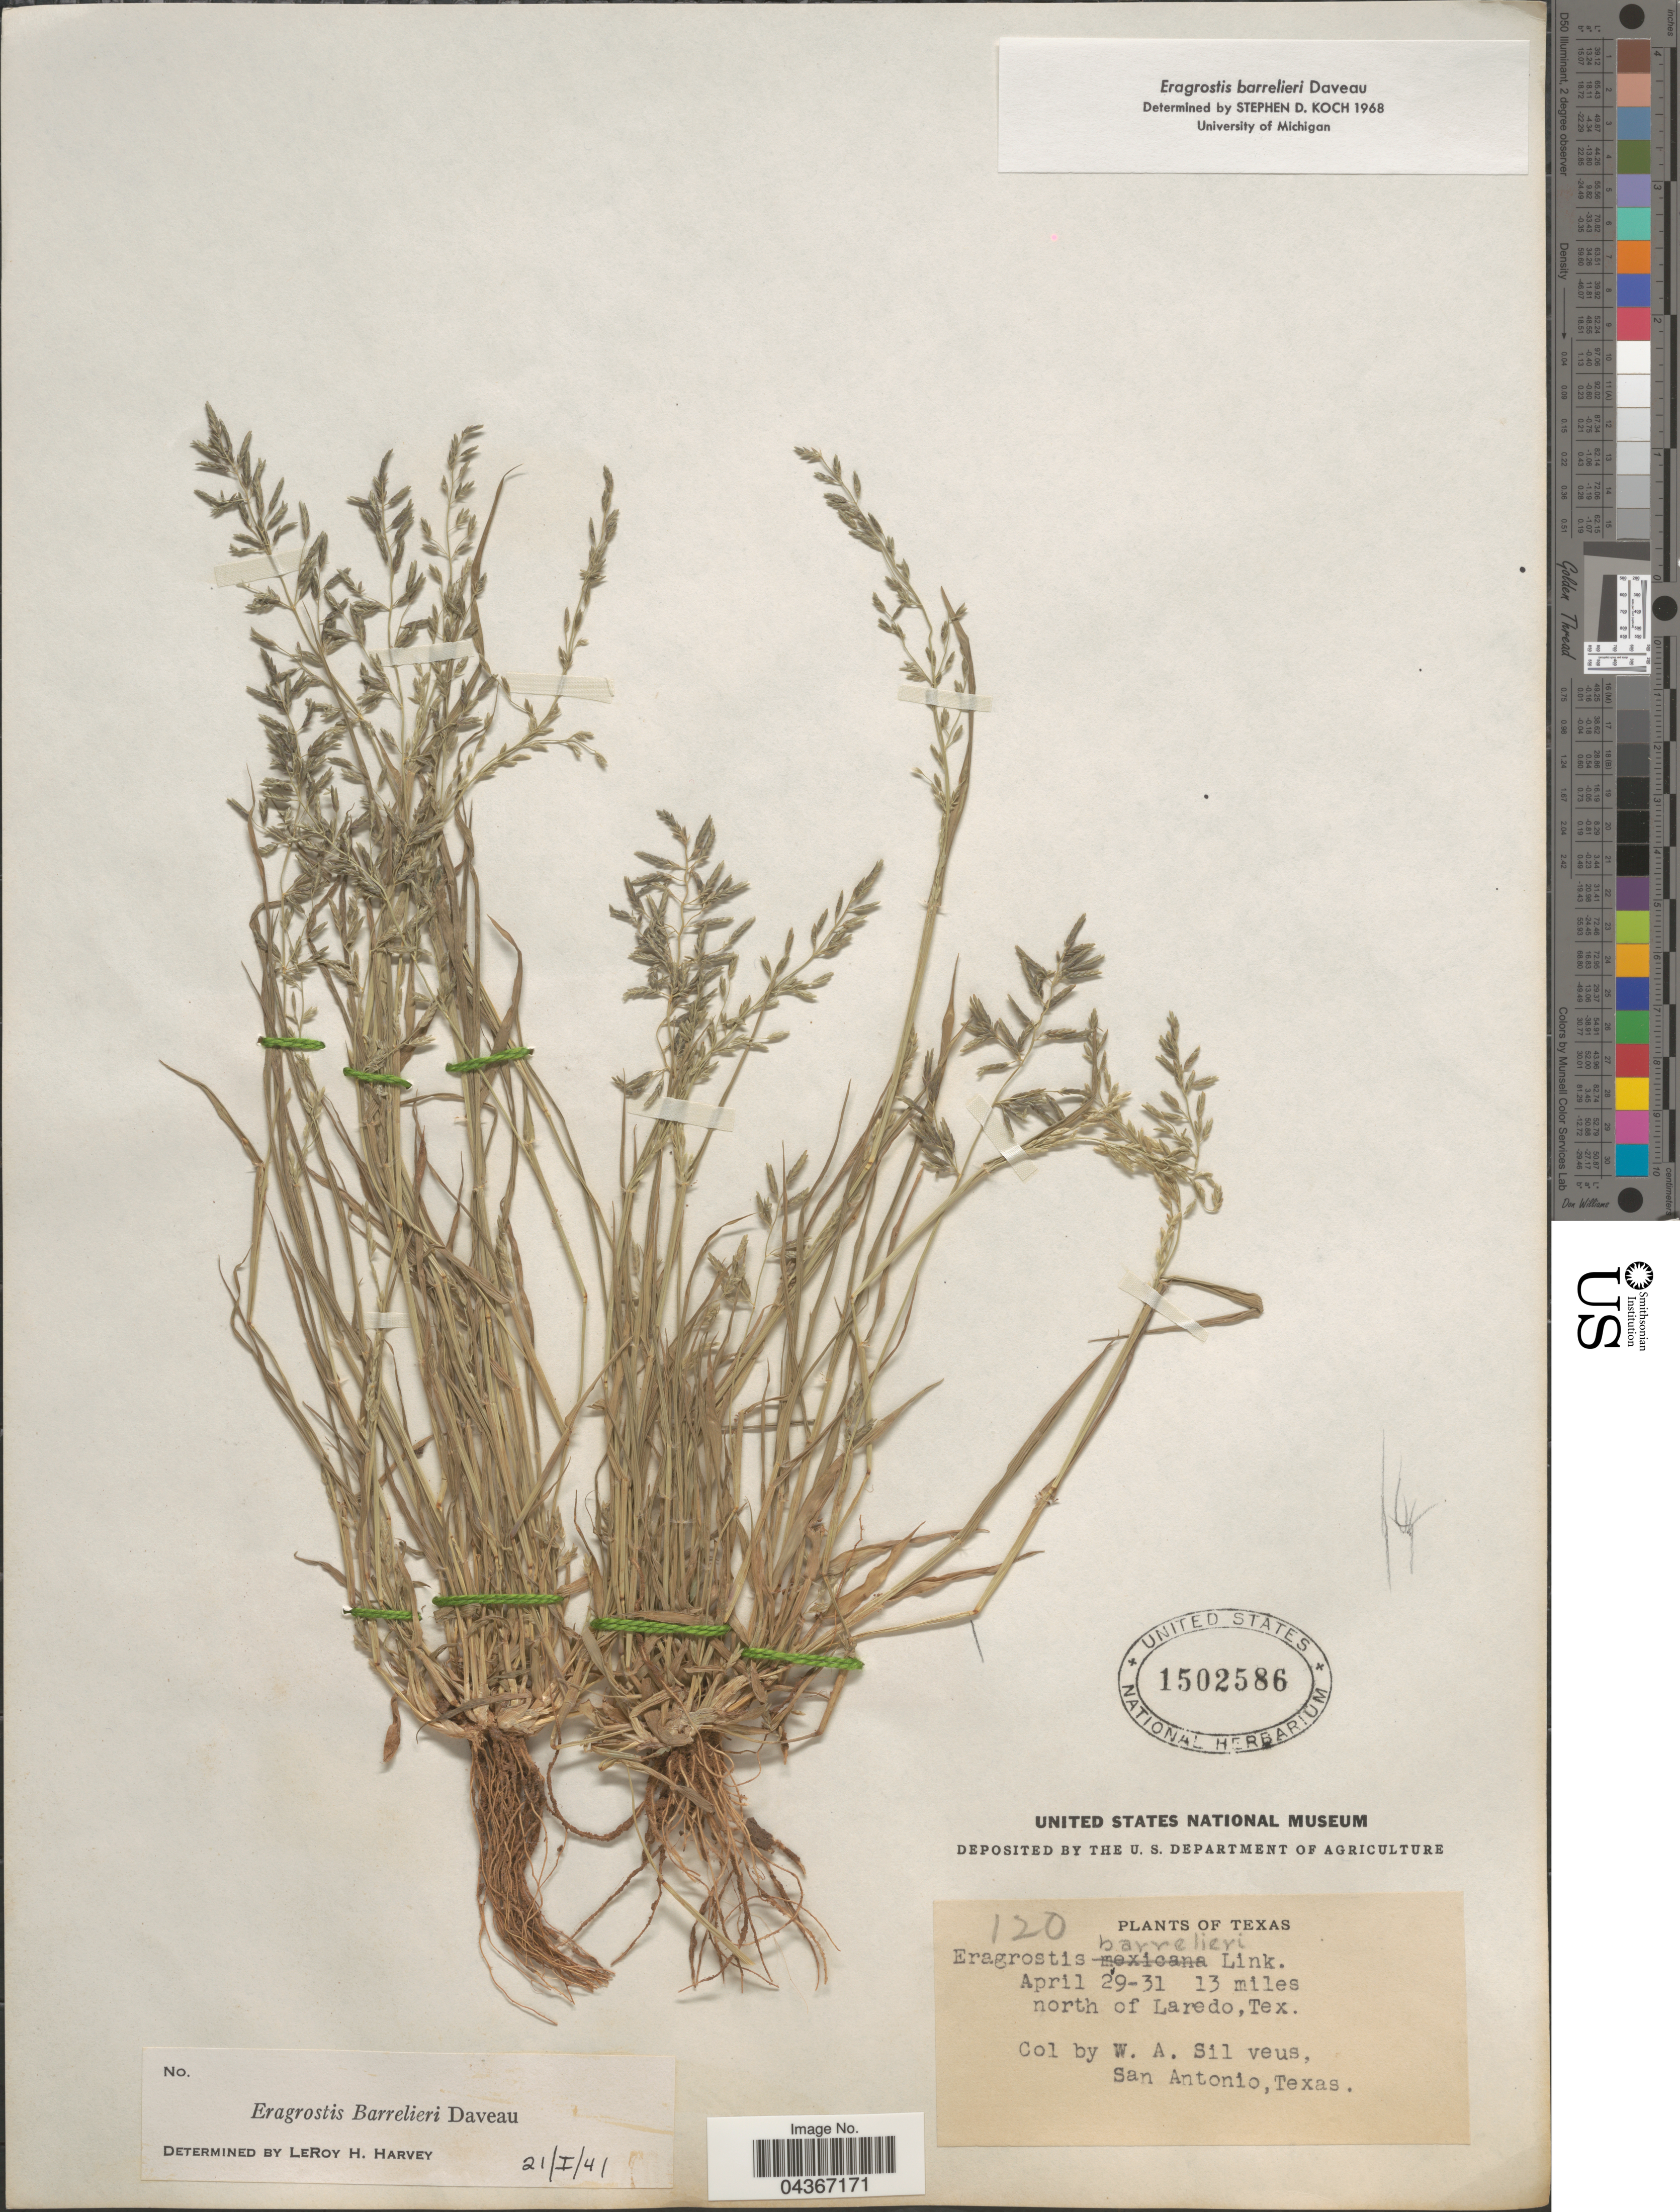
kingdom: Plantae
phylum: Tracheophyta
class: Liliopsida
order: Poales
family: Poaceae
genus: Eragrostis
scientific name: Eragrostis barrelieri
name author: Daveau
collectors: W. Silveus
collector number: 120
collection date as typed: Transcribed d/m/y: 29/4/31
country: United States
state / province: Texas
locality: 13 miles north of Laredo.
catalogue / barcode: US 1502586